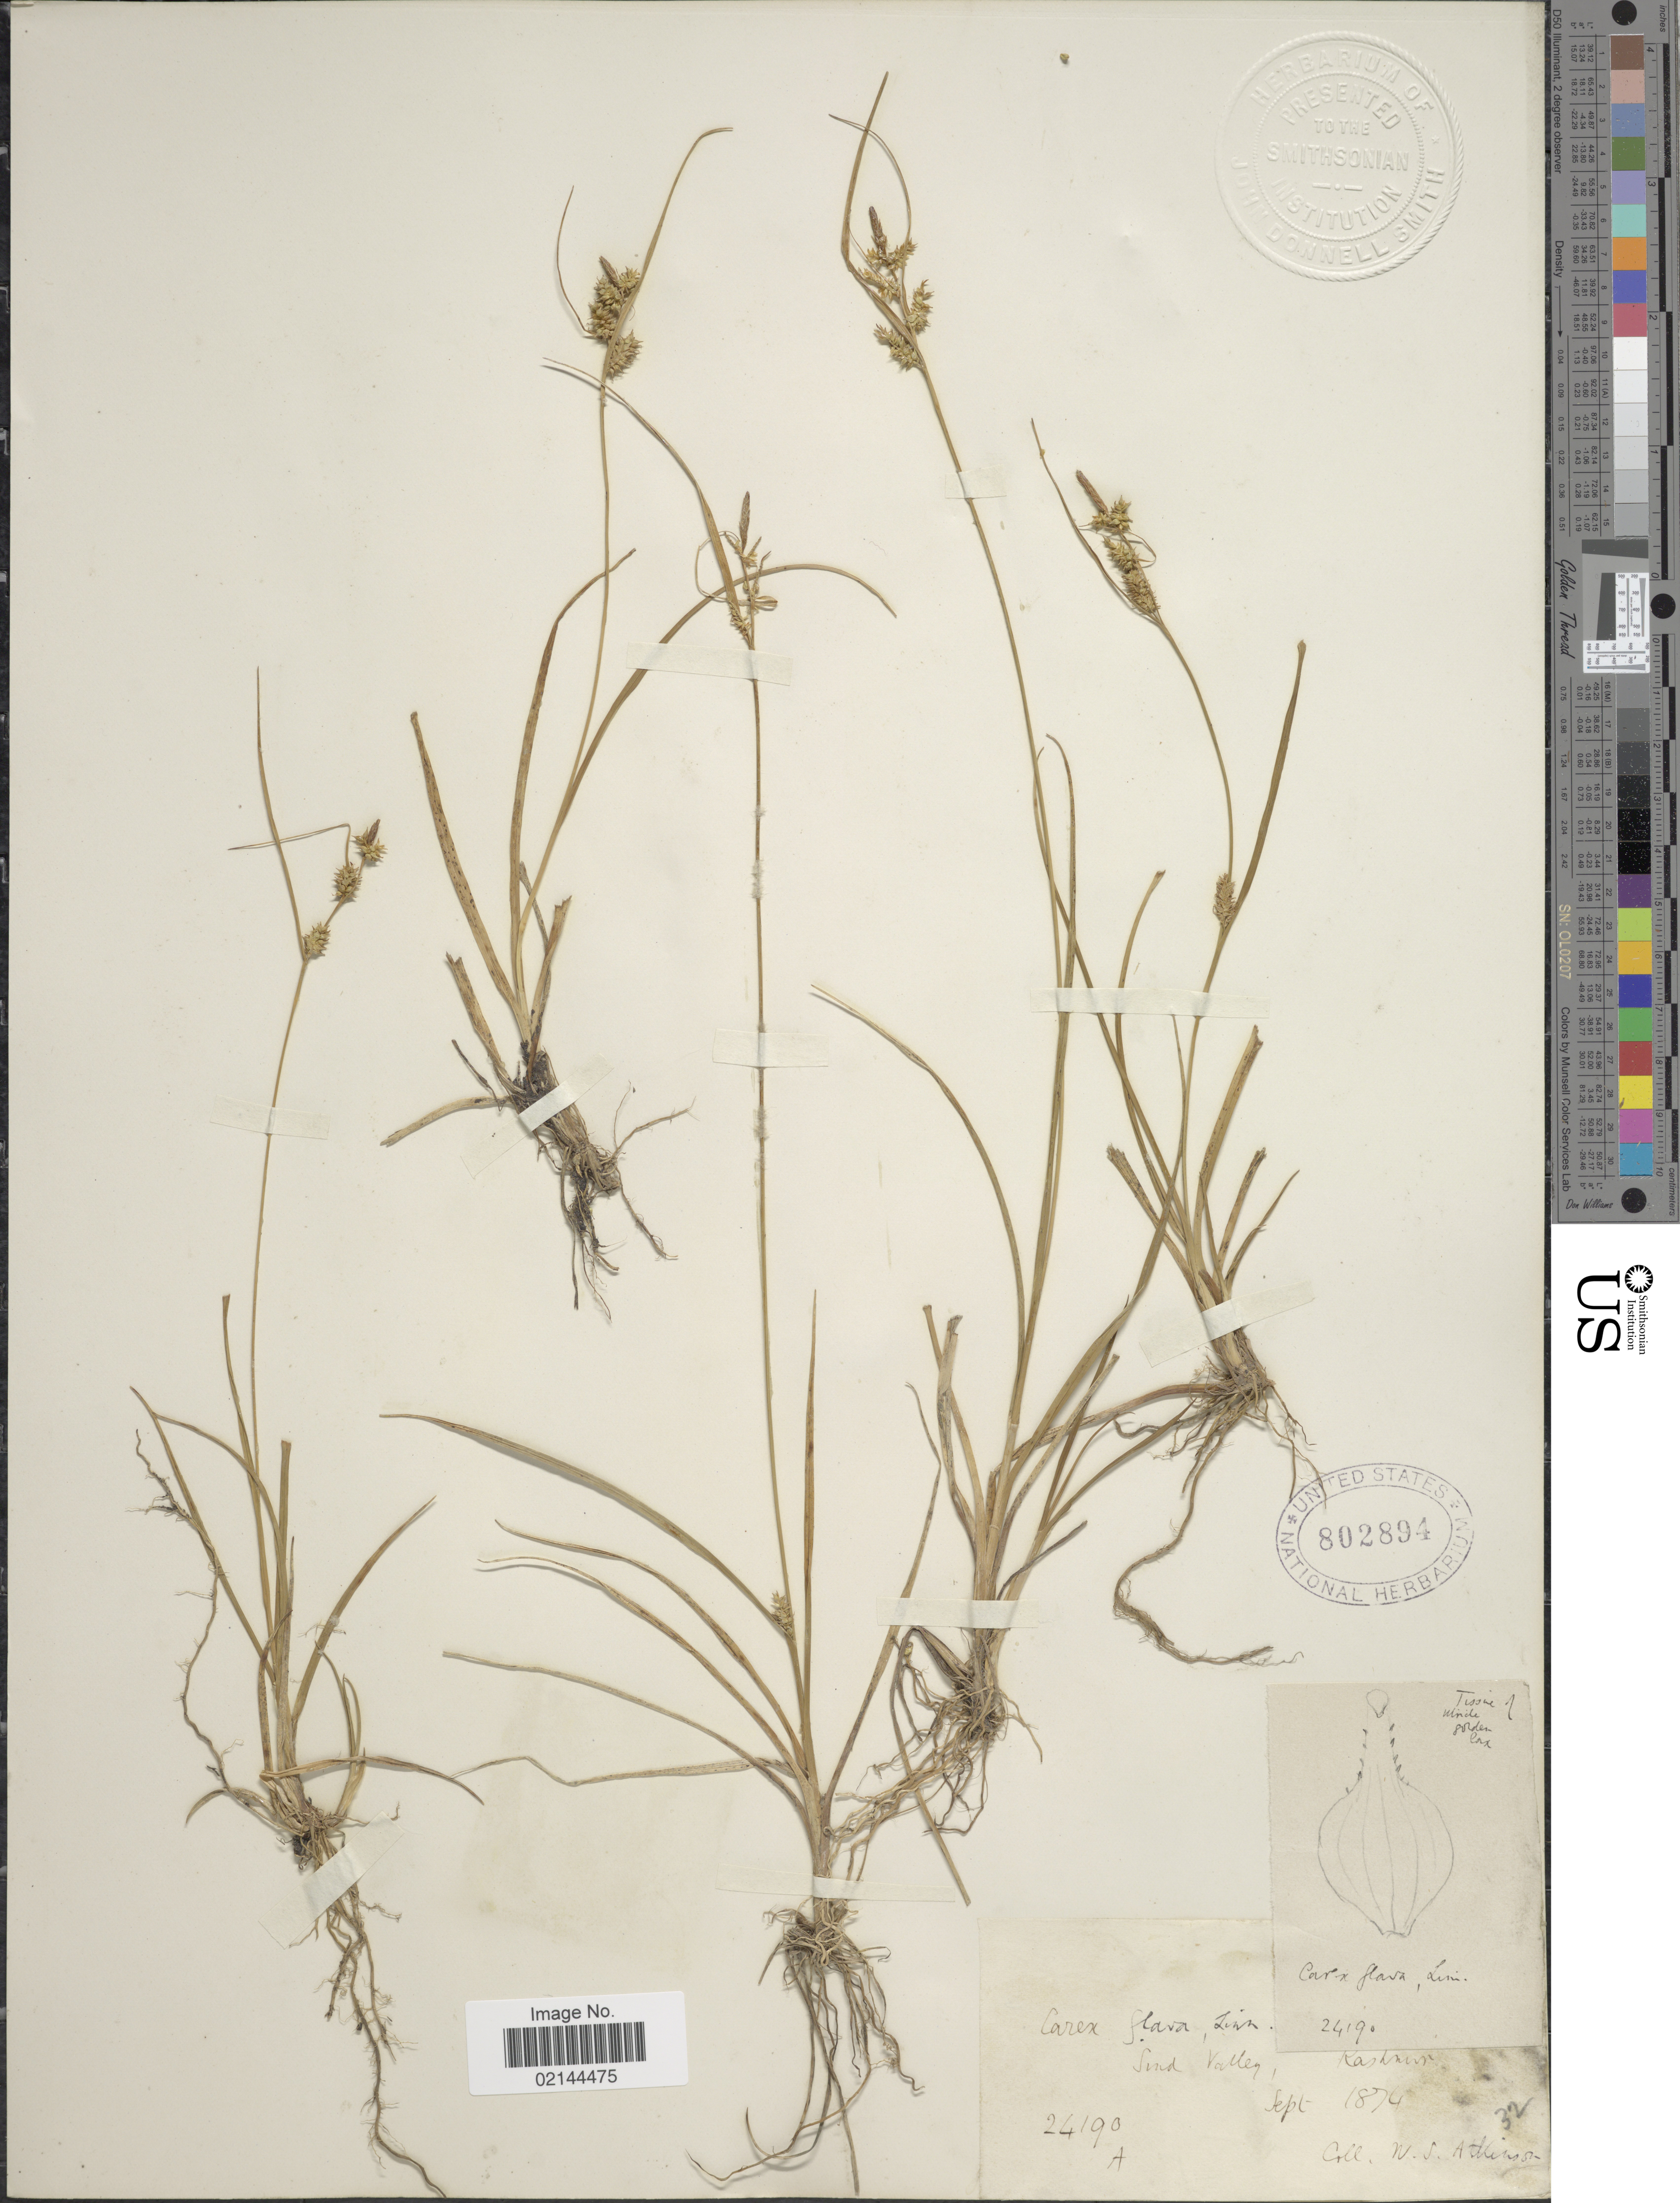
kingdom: Plantae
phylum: Tracheophyta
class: Liliopsida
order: Poales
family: Cyperaceae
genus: Carex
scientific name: Carex flava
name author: L.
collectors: W. S. Atkinson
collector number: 24190A/24910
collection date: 1874-09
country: India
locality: Sand Valley, Kashmir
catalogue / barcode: US 802894